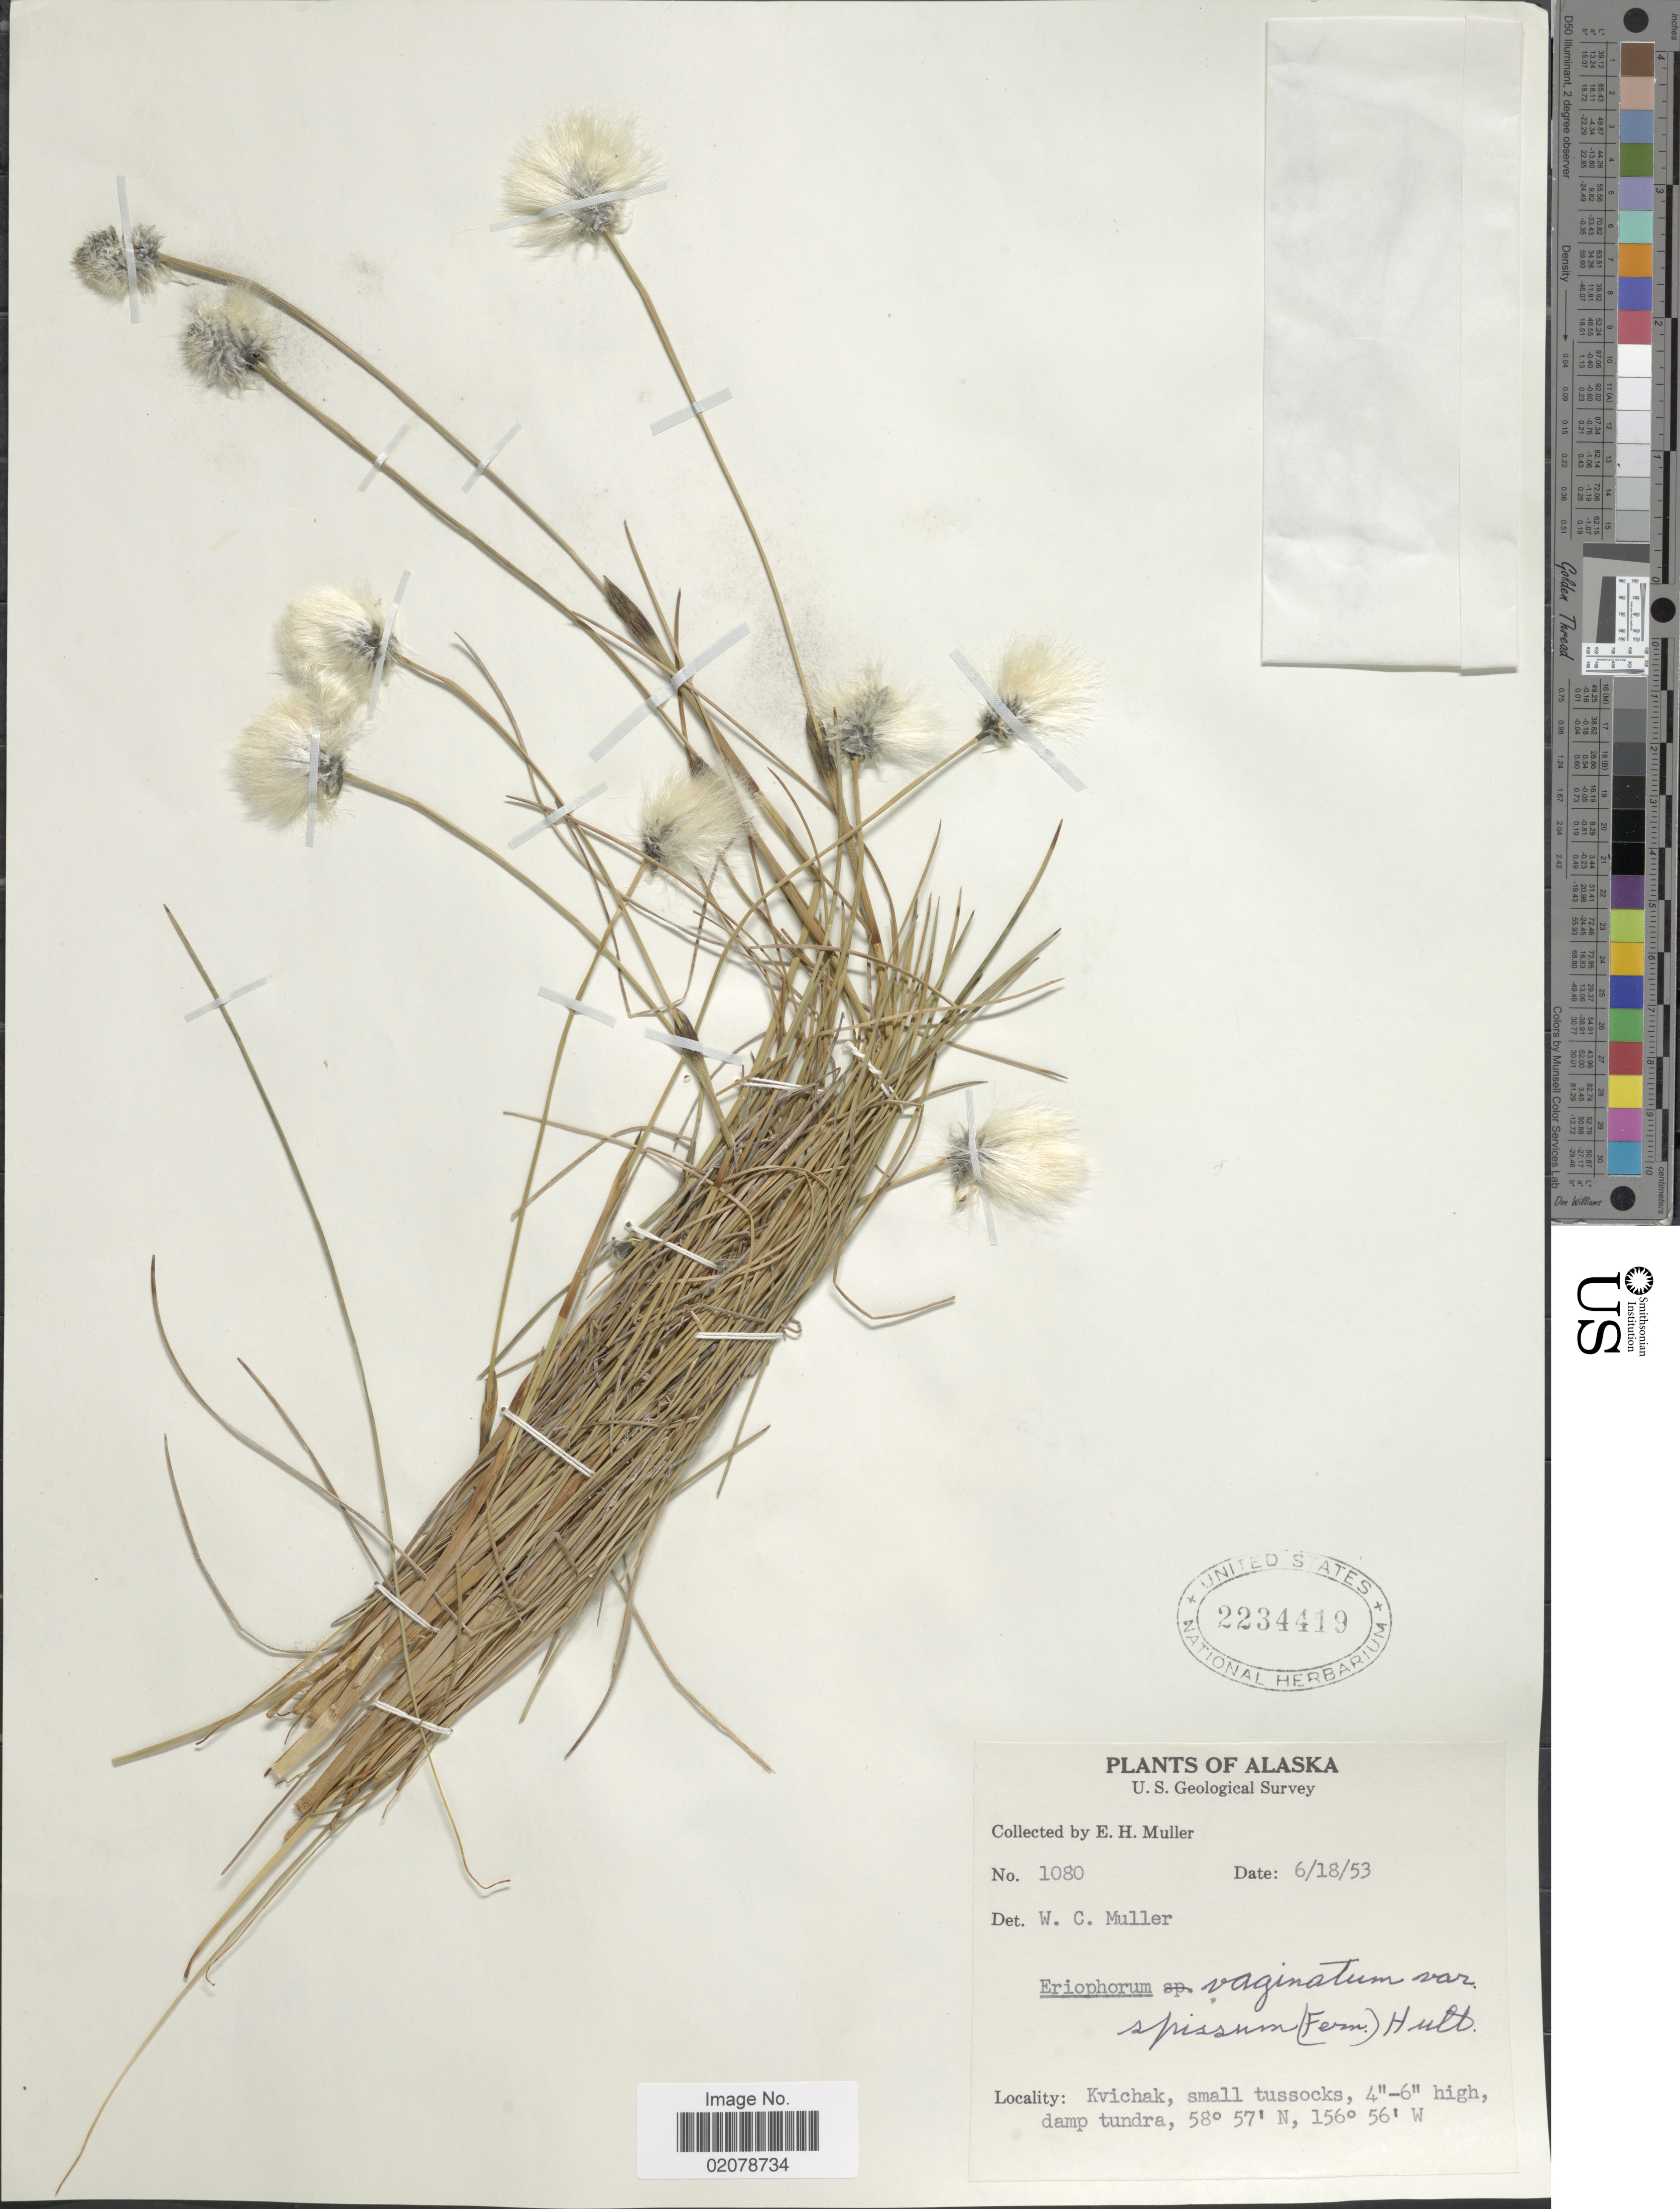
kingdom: Plantae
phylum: Tracheophyta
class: Liliopsida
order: Poales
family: Cyperaceae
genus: Eriophorum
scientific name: Eriophorum vaginatum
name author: L.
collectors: E. H. Muller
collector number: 1080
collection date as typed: Transcribed d/m/y: 18/6/53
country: United States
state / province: Alaska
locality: Kvichak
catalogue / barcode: US 2234419